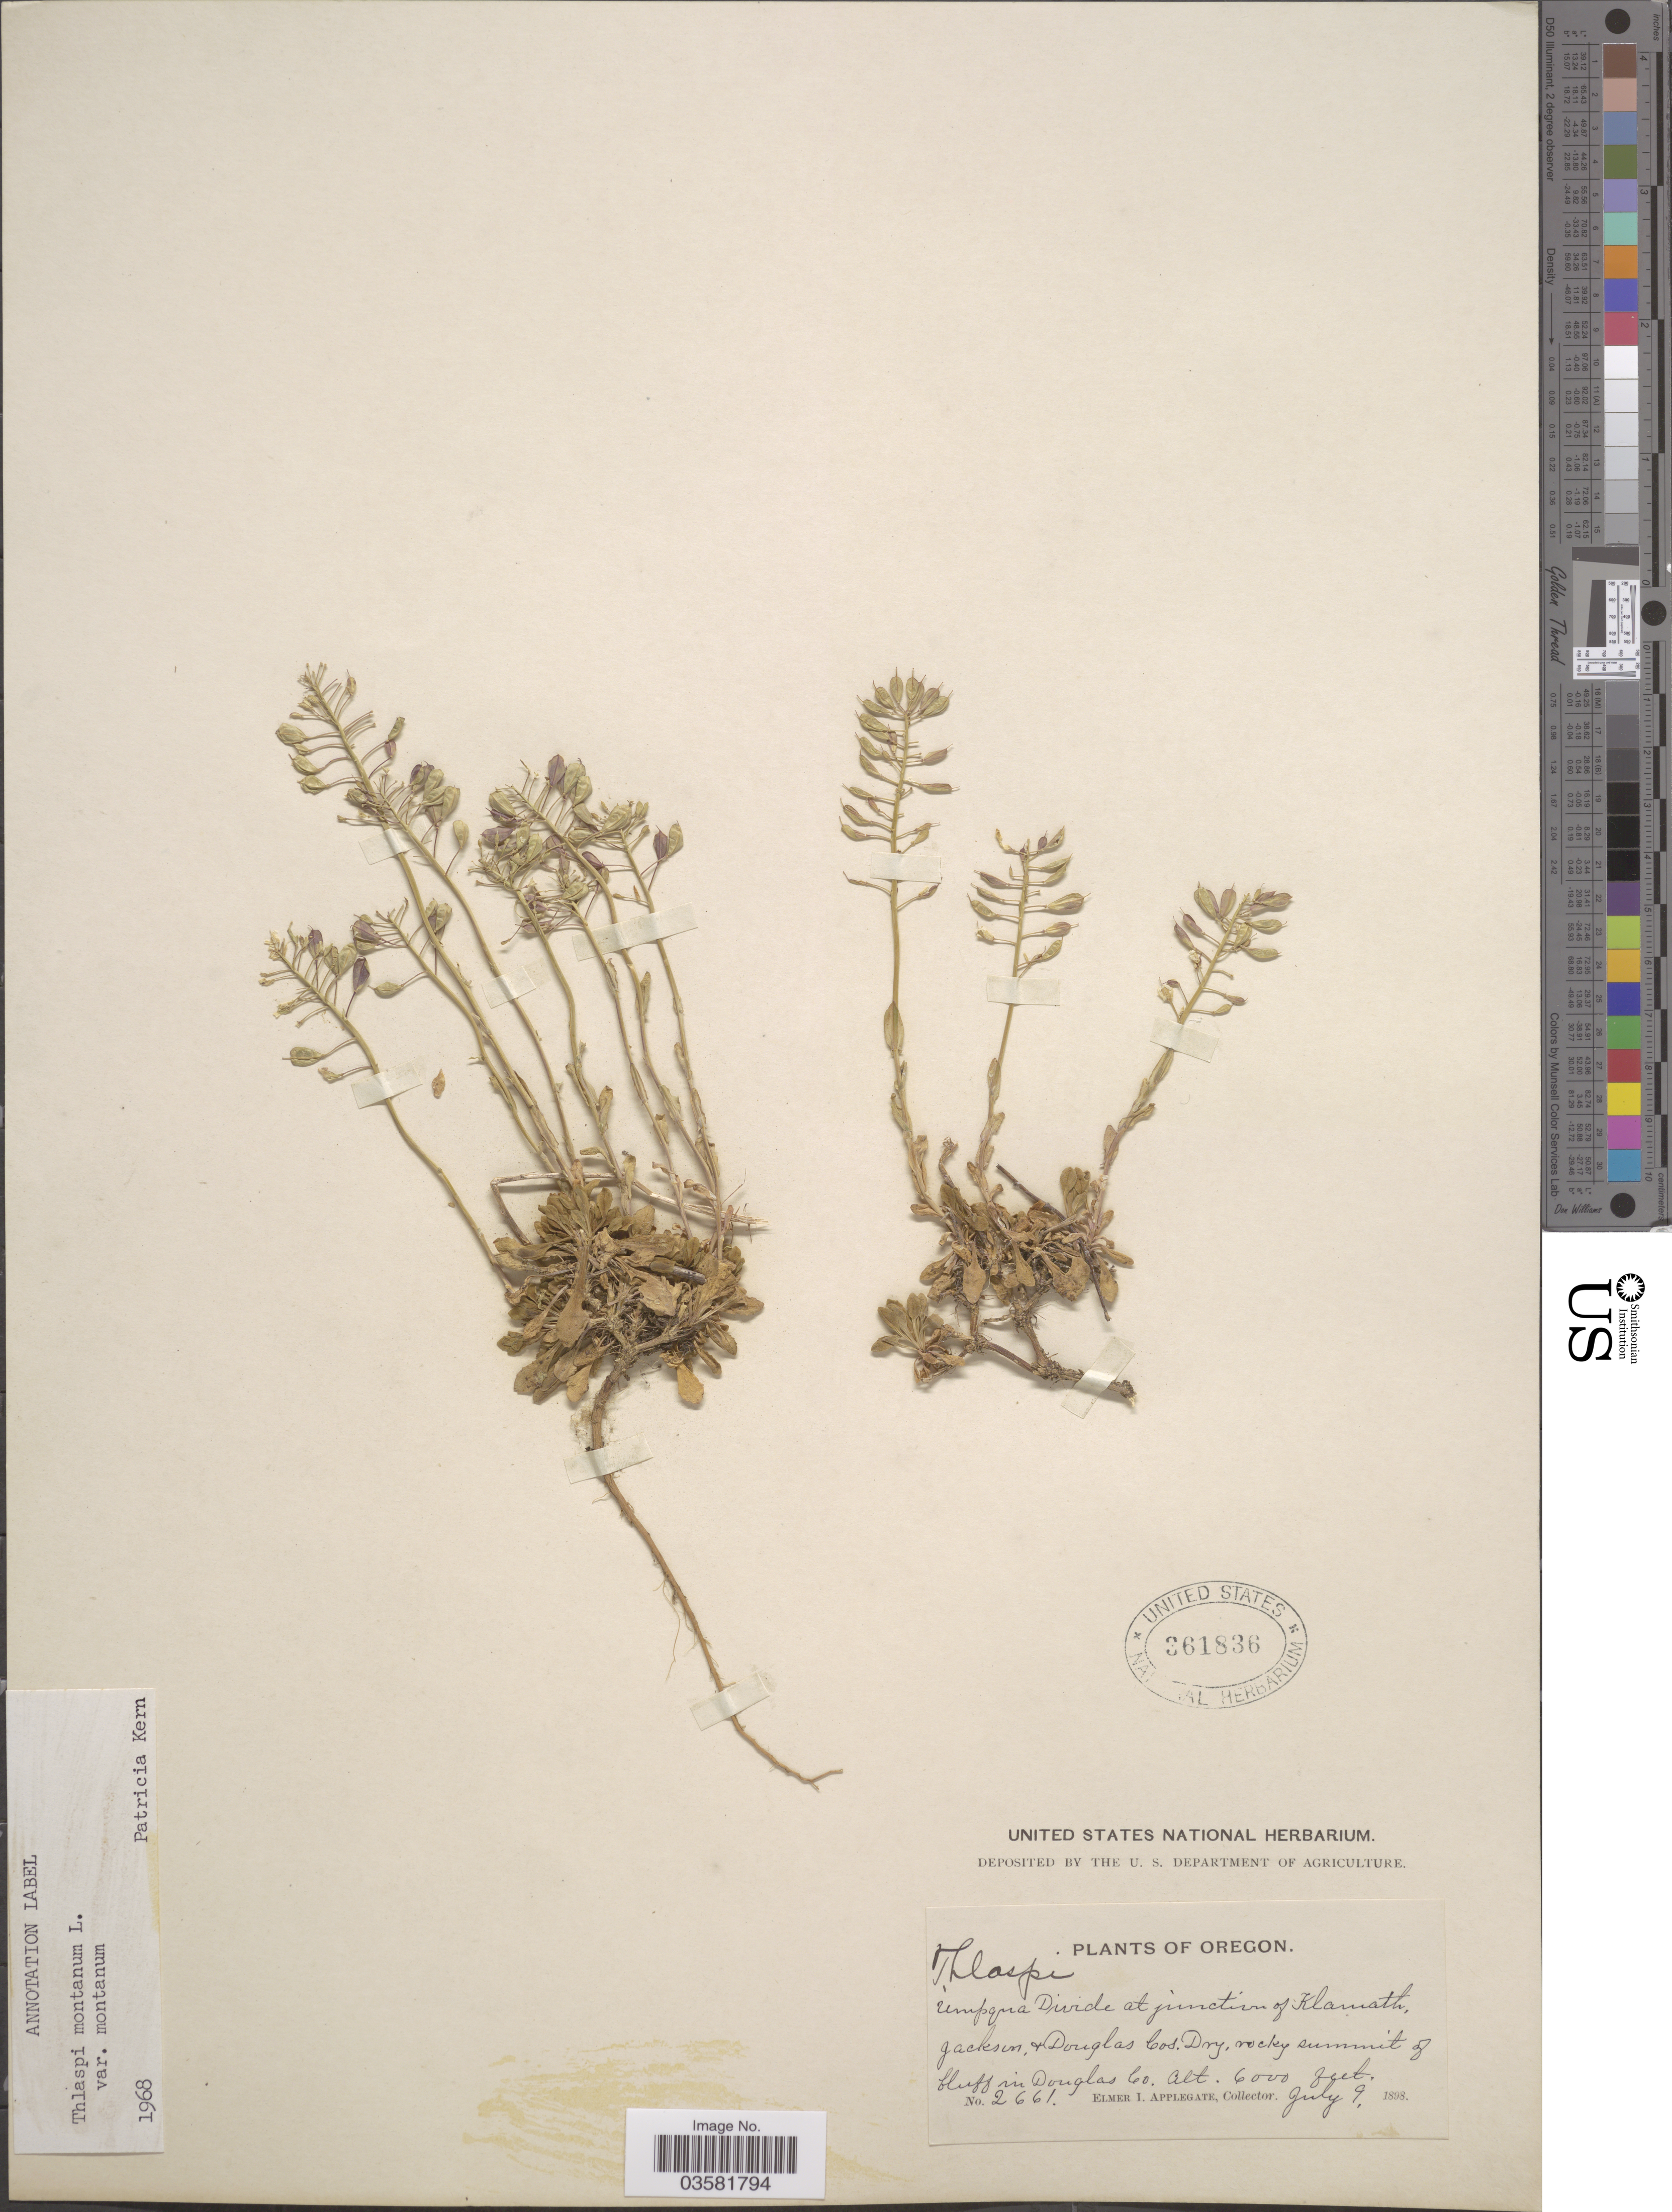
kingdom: Plantae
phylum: Tracheophyta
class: Magnoliopsida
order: Brassicales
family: Brassicaceae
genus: Thlaspi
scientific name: Thlaspi montanum var. montanum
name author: L.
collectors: E. I. Applegate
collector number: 2661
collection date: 1898-07-09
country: United States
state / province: Oregon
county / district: Douglas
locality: Umpqua Divide at junction of Klamath, Jackson, + Douglas Cos. Dry, rocky summit of bluff in Douglass Co.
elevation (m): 1829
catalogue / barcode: US 361836